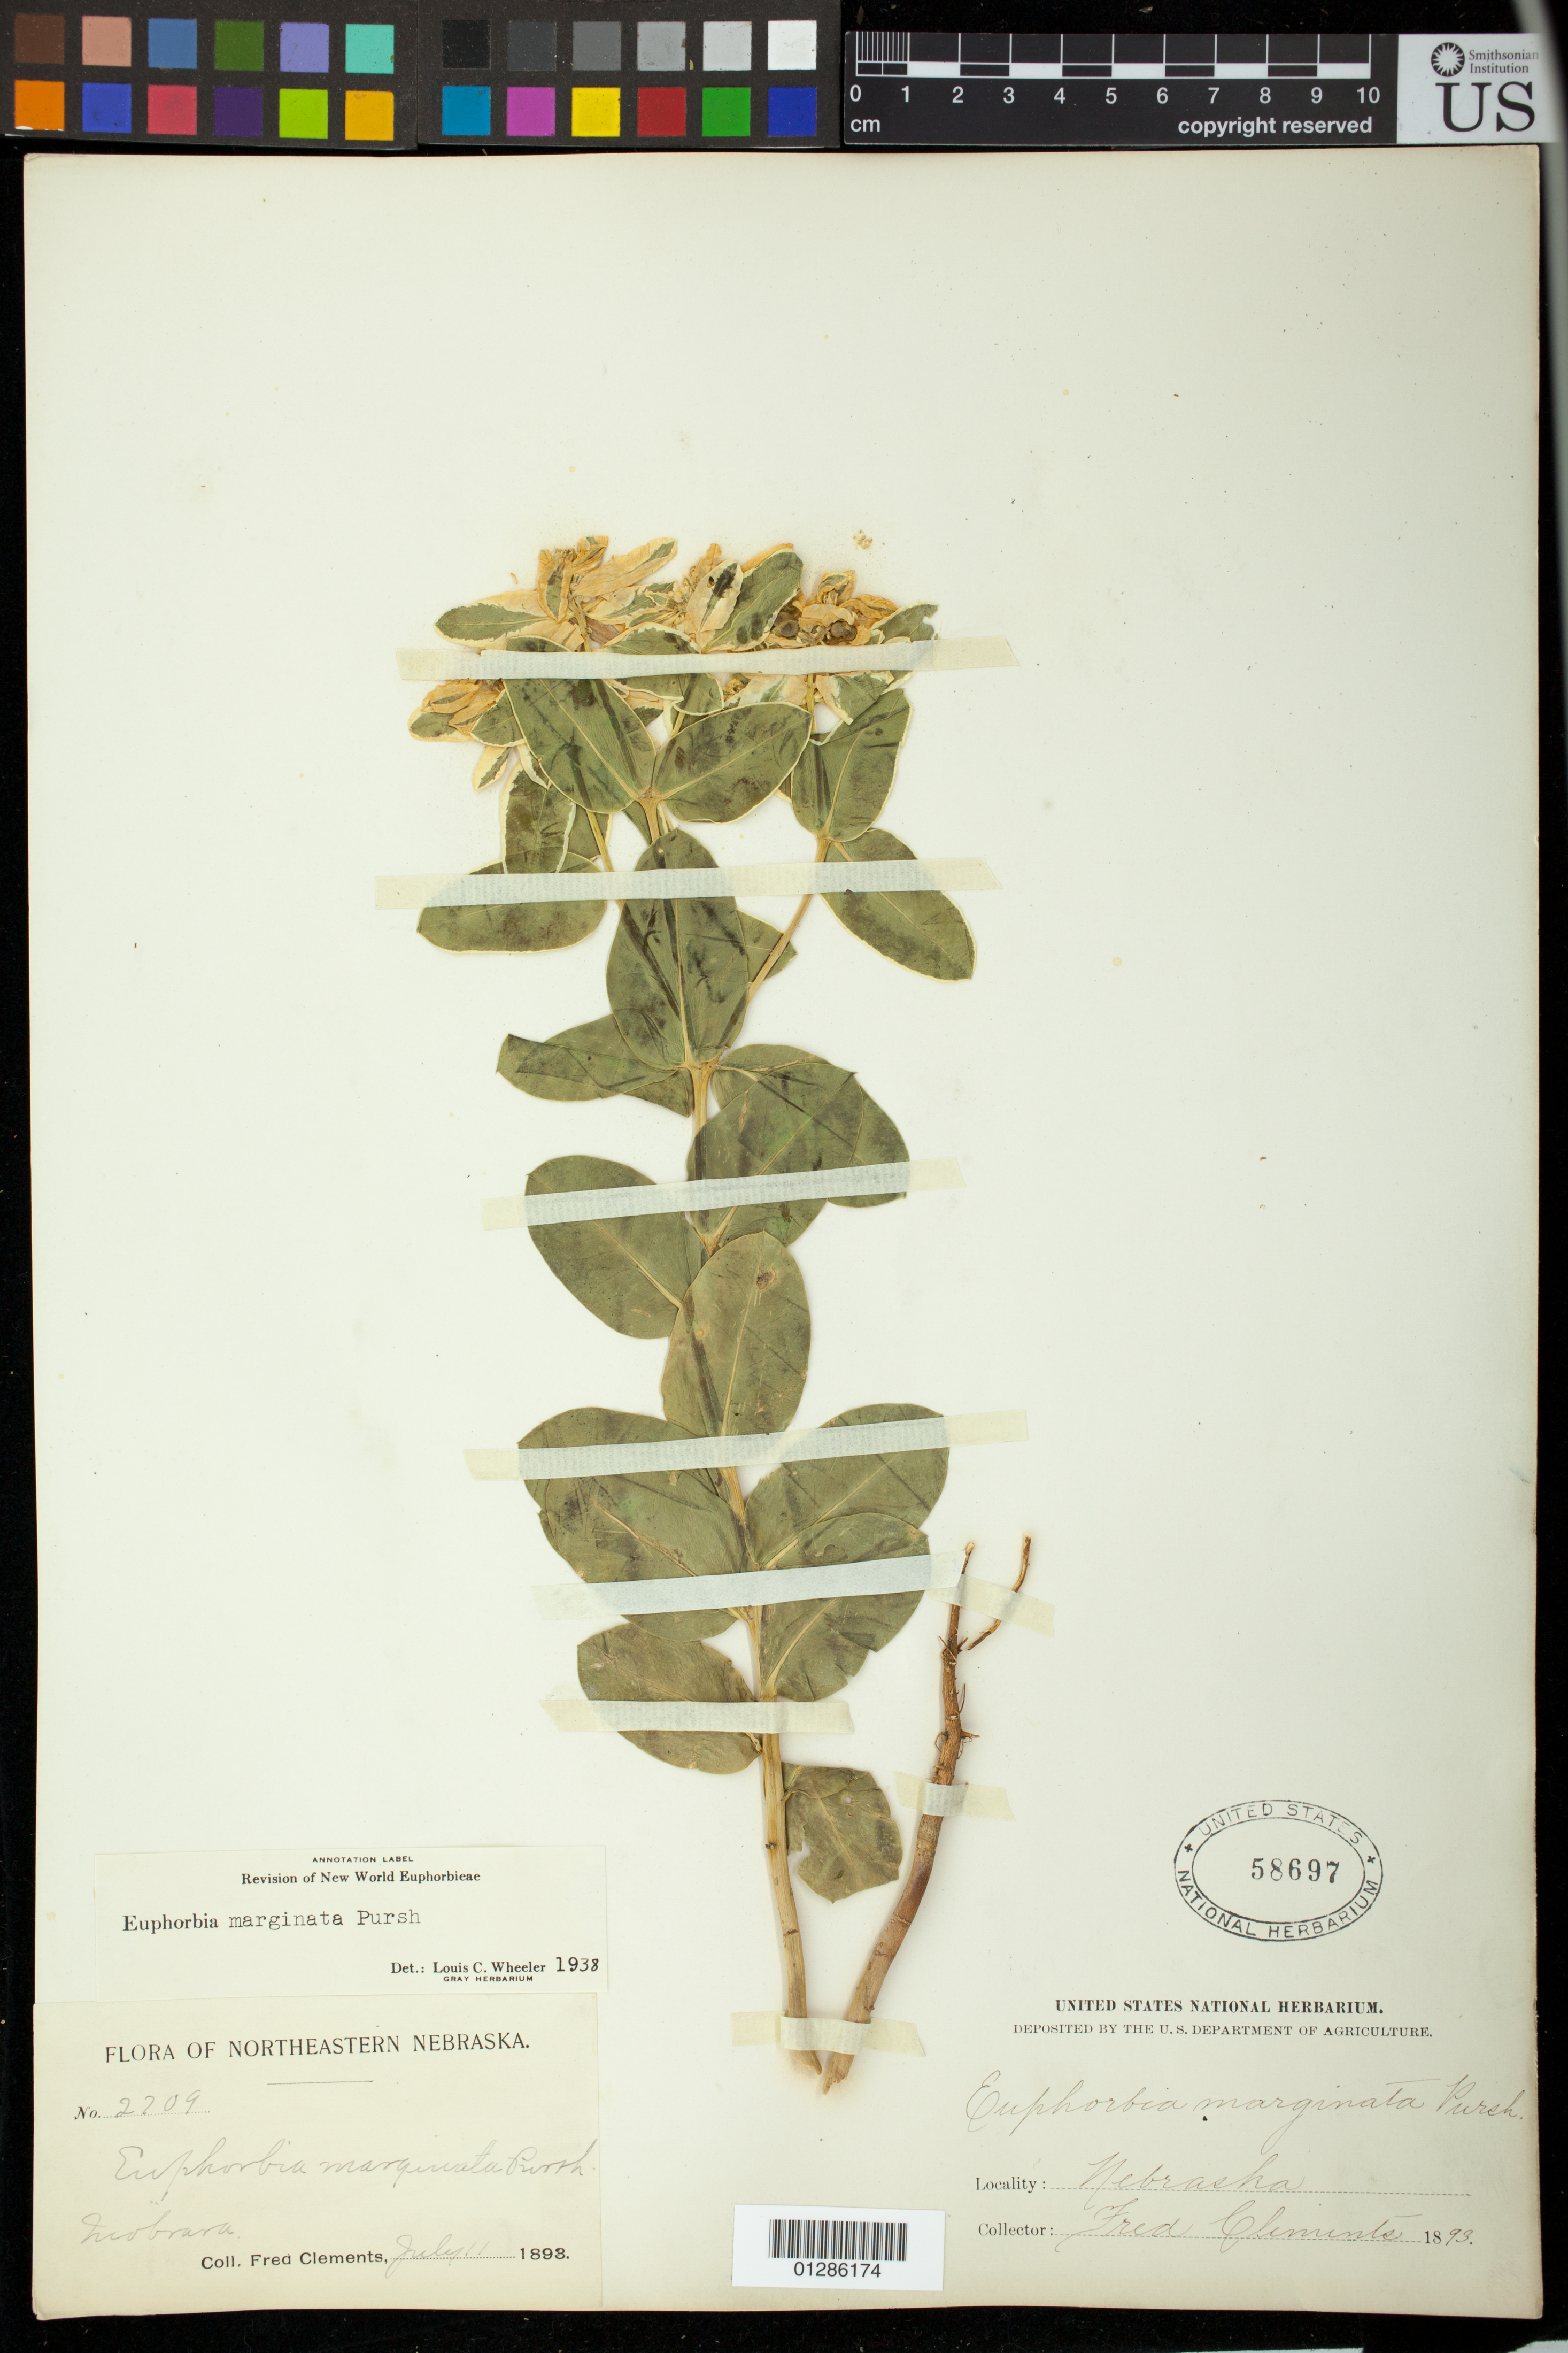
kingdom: Plantae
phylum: Tracheophyta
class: Magnoliopsida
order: Malpighiales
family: Euphorbiaceae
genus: Euphorbia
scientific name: Euphorbia marginata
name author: Pursh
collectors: F. E. Clements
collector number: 2709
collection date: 1893-07-11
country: United States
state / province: Nebraska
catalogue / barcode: US 58697